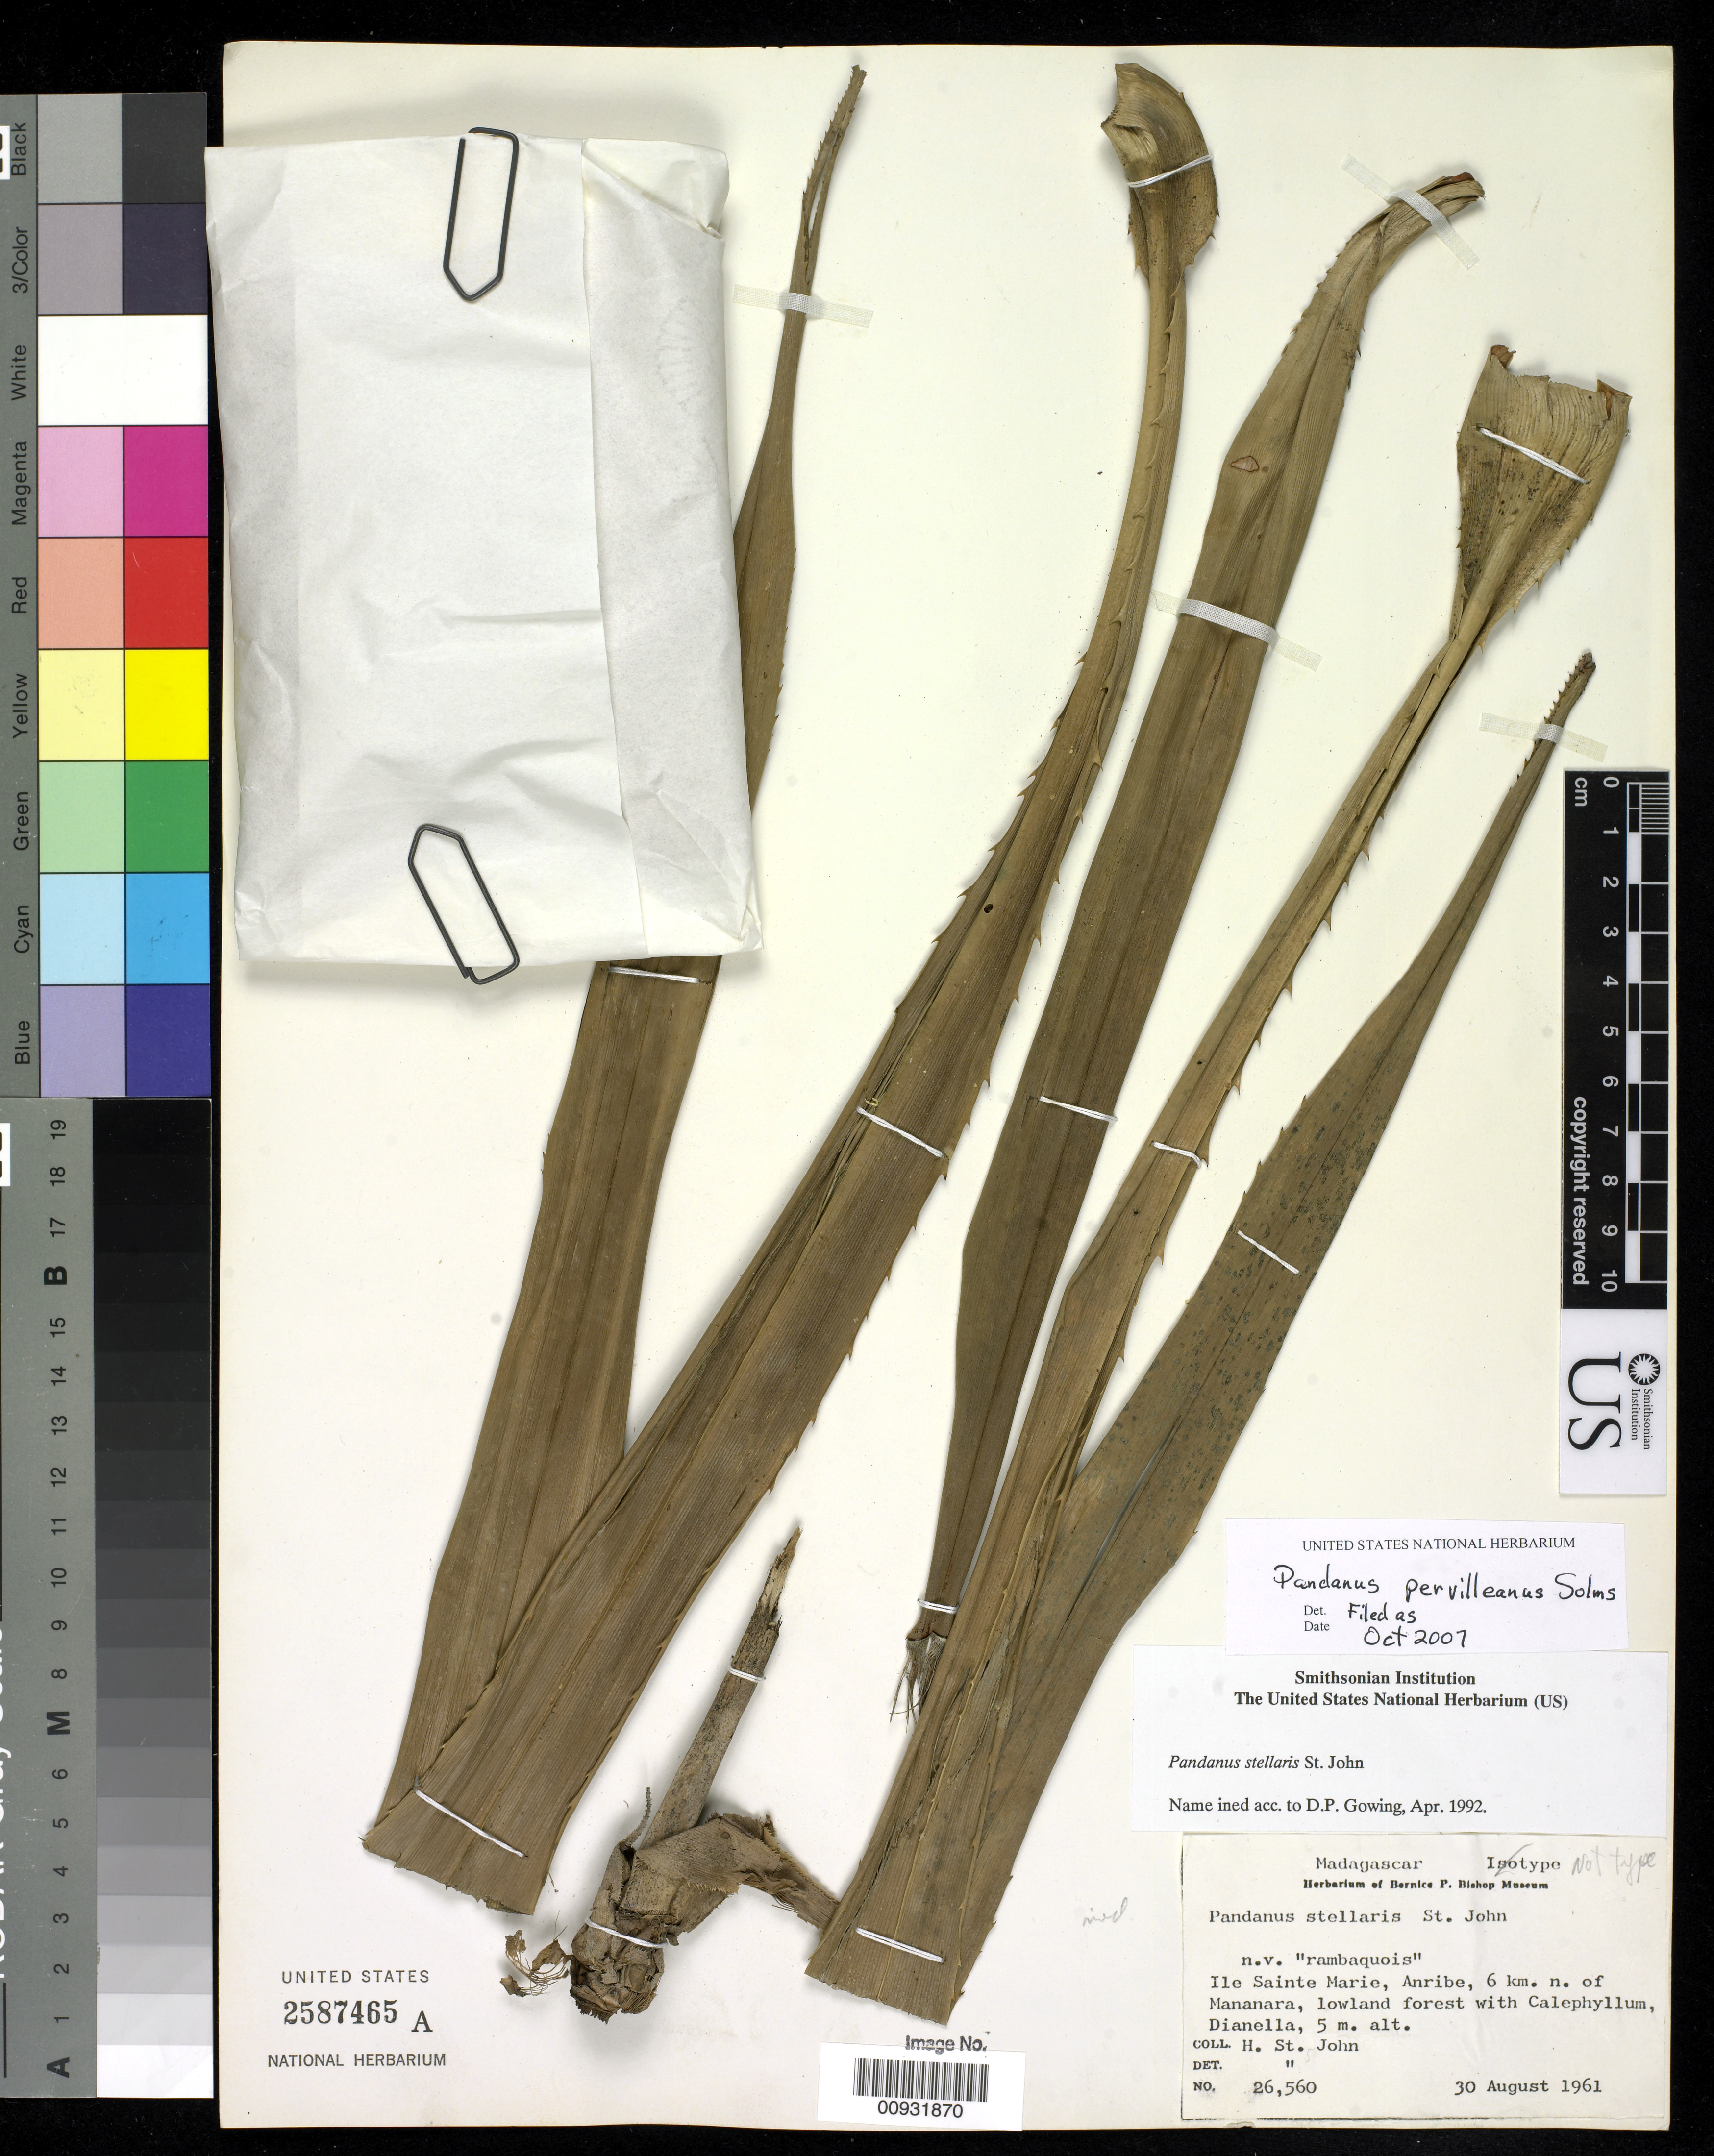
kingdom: Plantae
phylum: Tracheophyta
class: Liliopsida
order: Pandanales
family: Pandanaceae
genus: Pandanus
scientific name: Pandanus pervilleanus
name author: Solms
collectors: H. St. John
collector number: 26560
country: Madagascar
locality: Ile Sainte Marie, anribe, N of Mananara.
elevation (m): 5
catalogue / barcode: US 2587465A